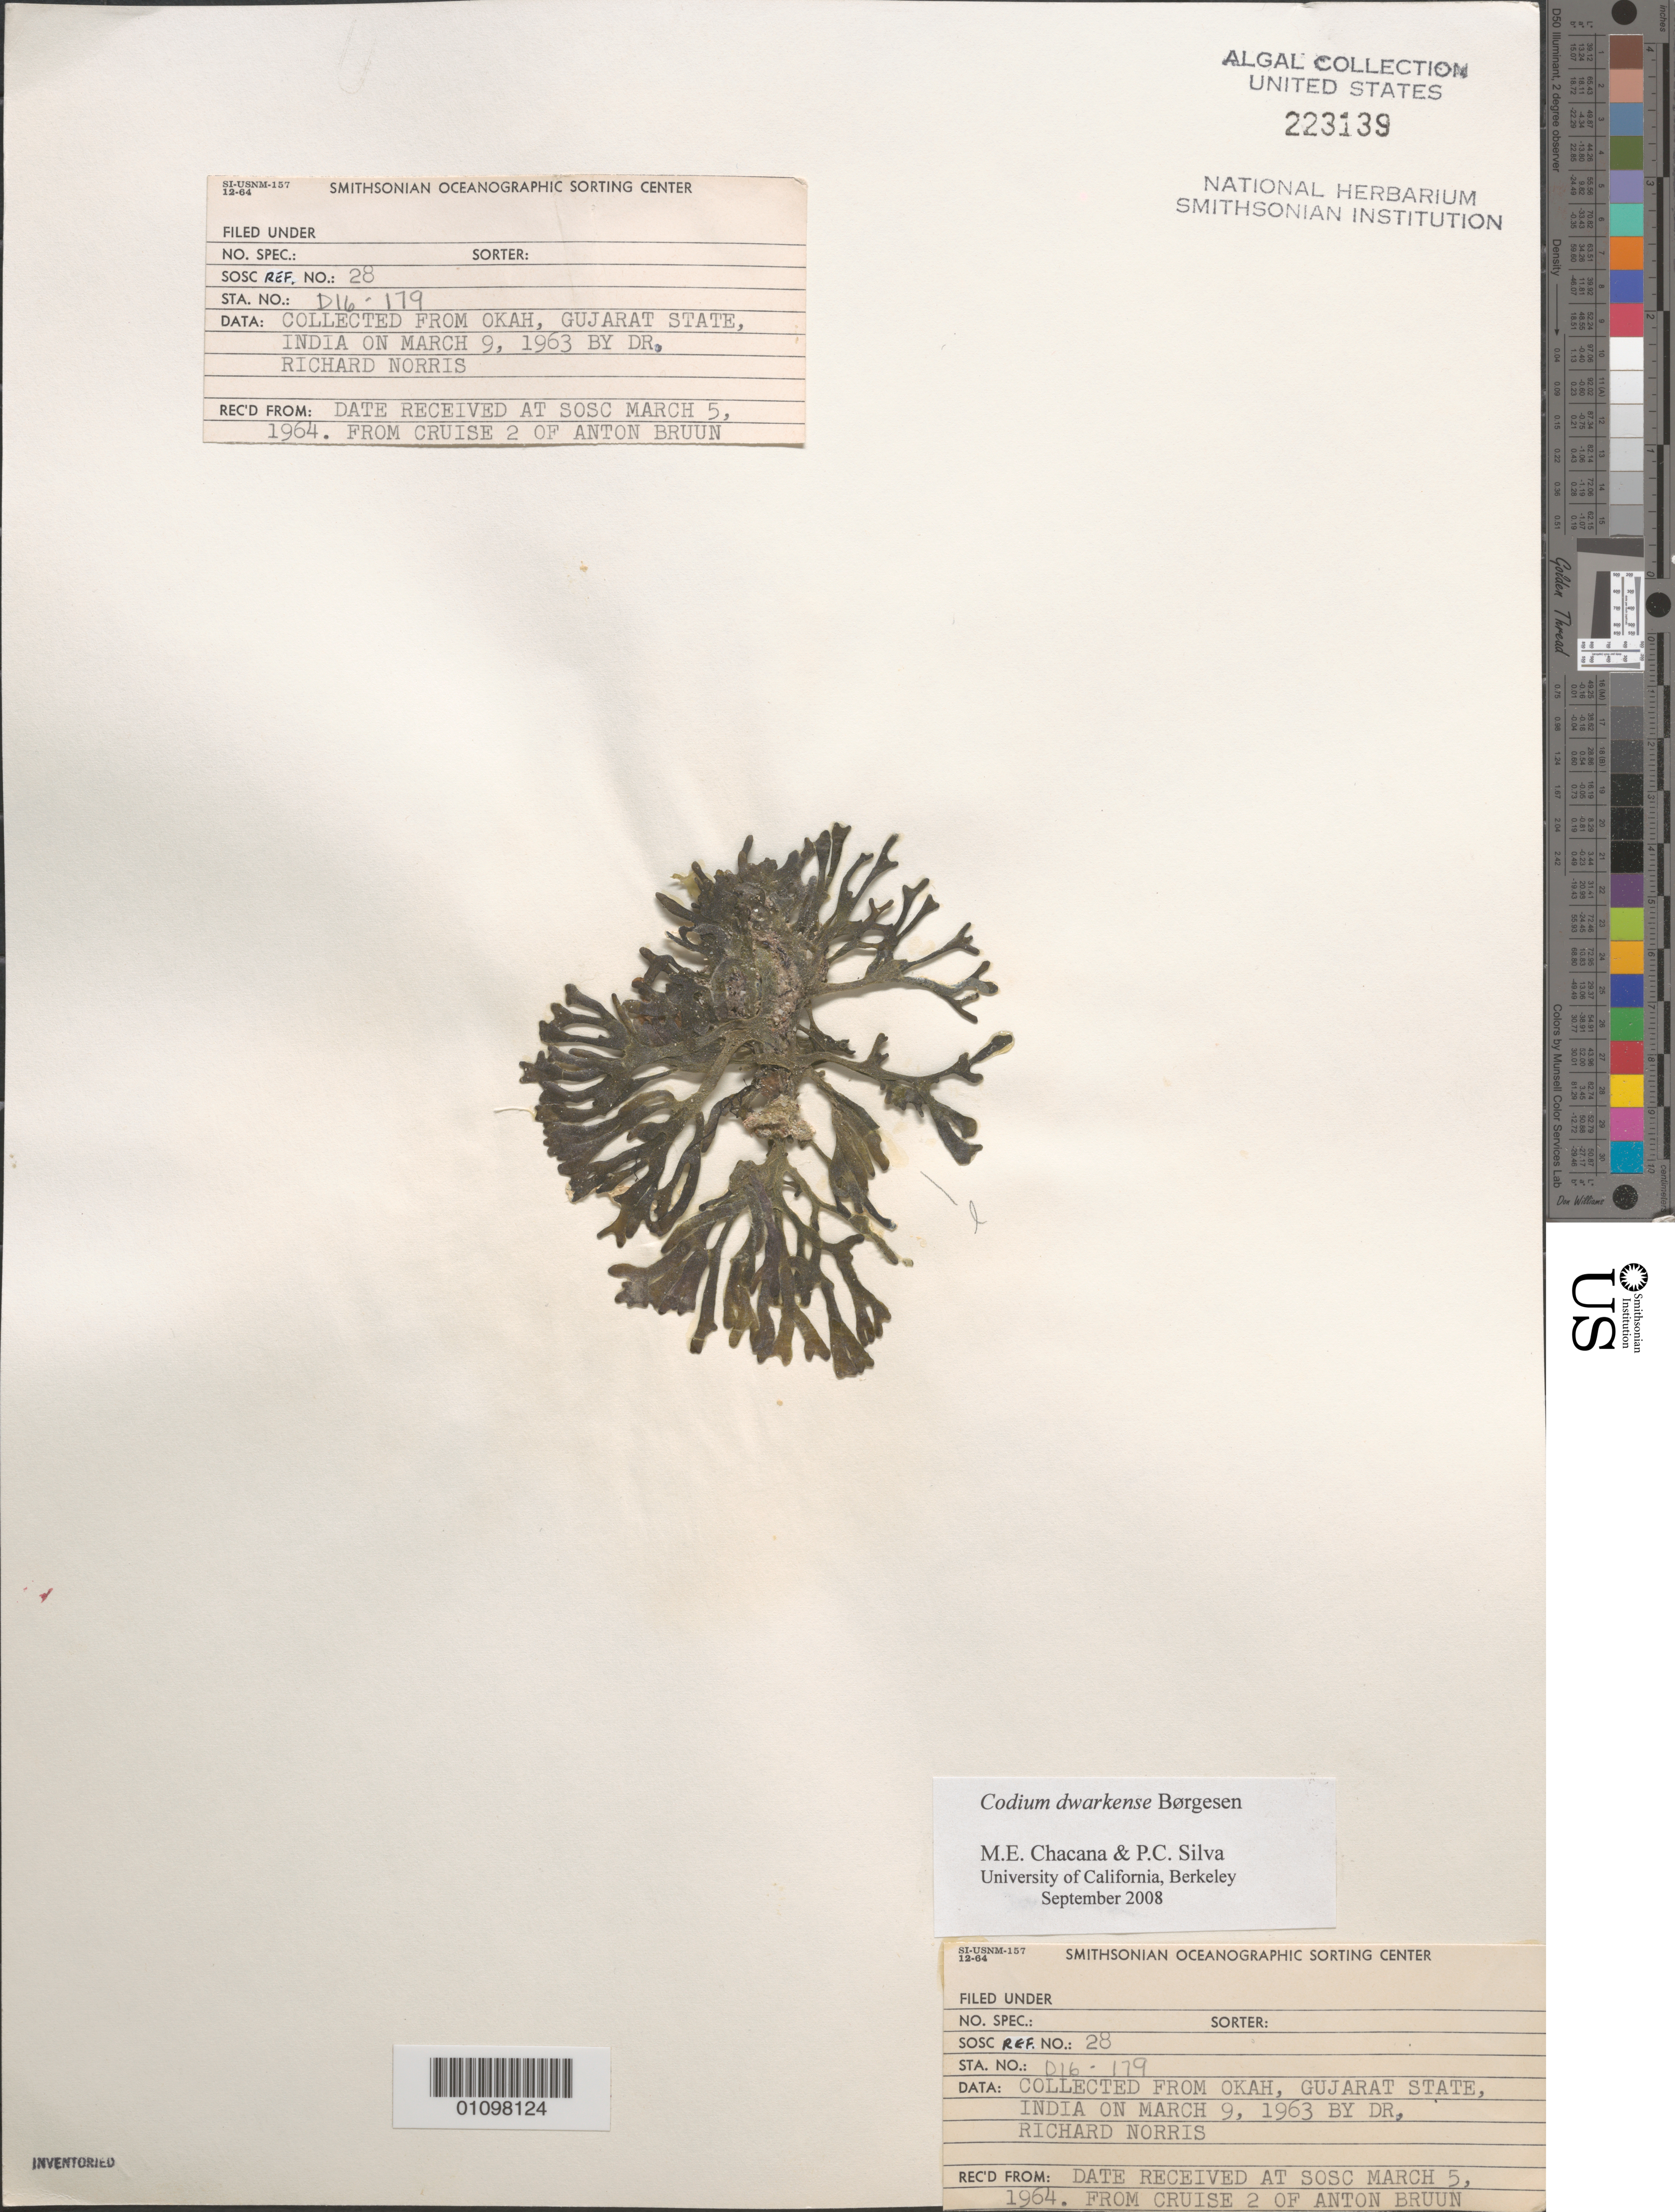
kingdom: Plantae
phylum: Chlorophyta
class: Ulvophyceae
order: Bryopsidales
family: Codiaceae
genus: Codium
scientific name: Codium dwarkense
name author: Børgesen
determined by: Chacana, M. E.; Silva, P. C.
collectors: R. E. Norris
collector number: Station D16-179 & SOSC Ref 28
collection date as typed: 09 Mar 1963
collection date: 1963-03-09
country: India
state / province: Gujarat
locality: Okah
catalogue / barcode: US 223139